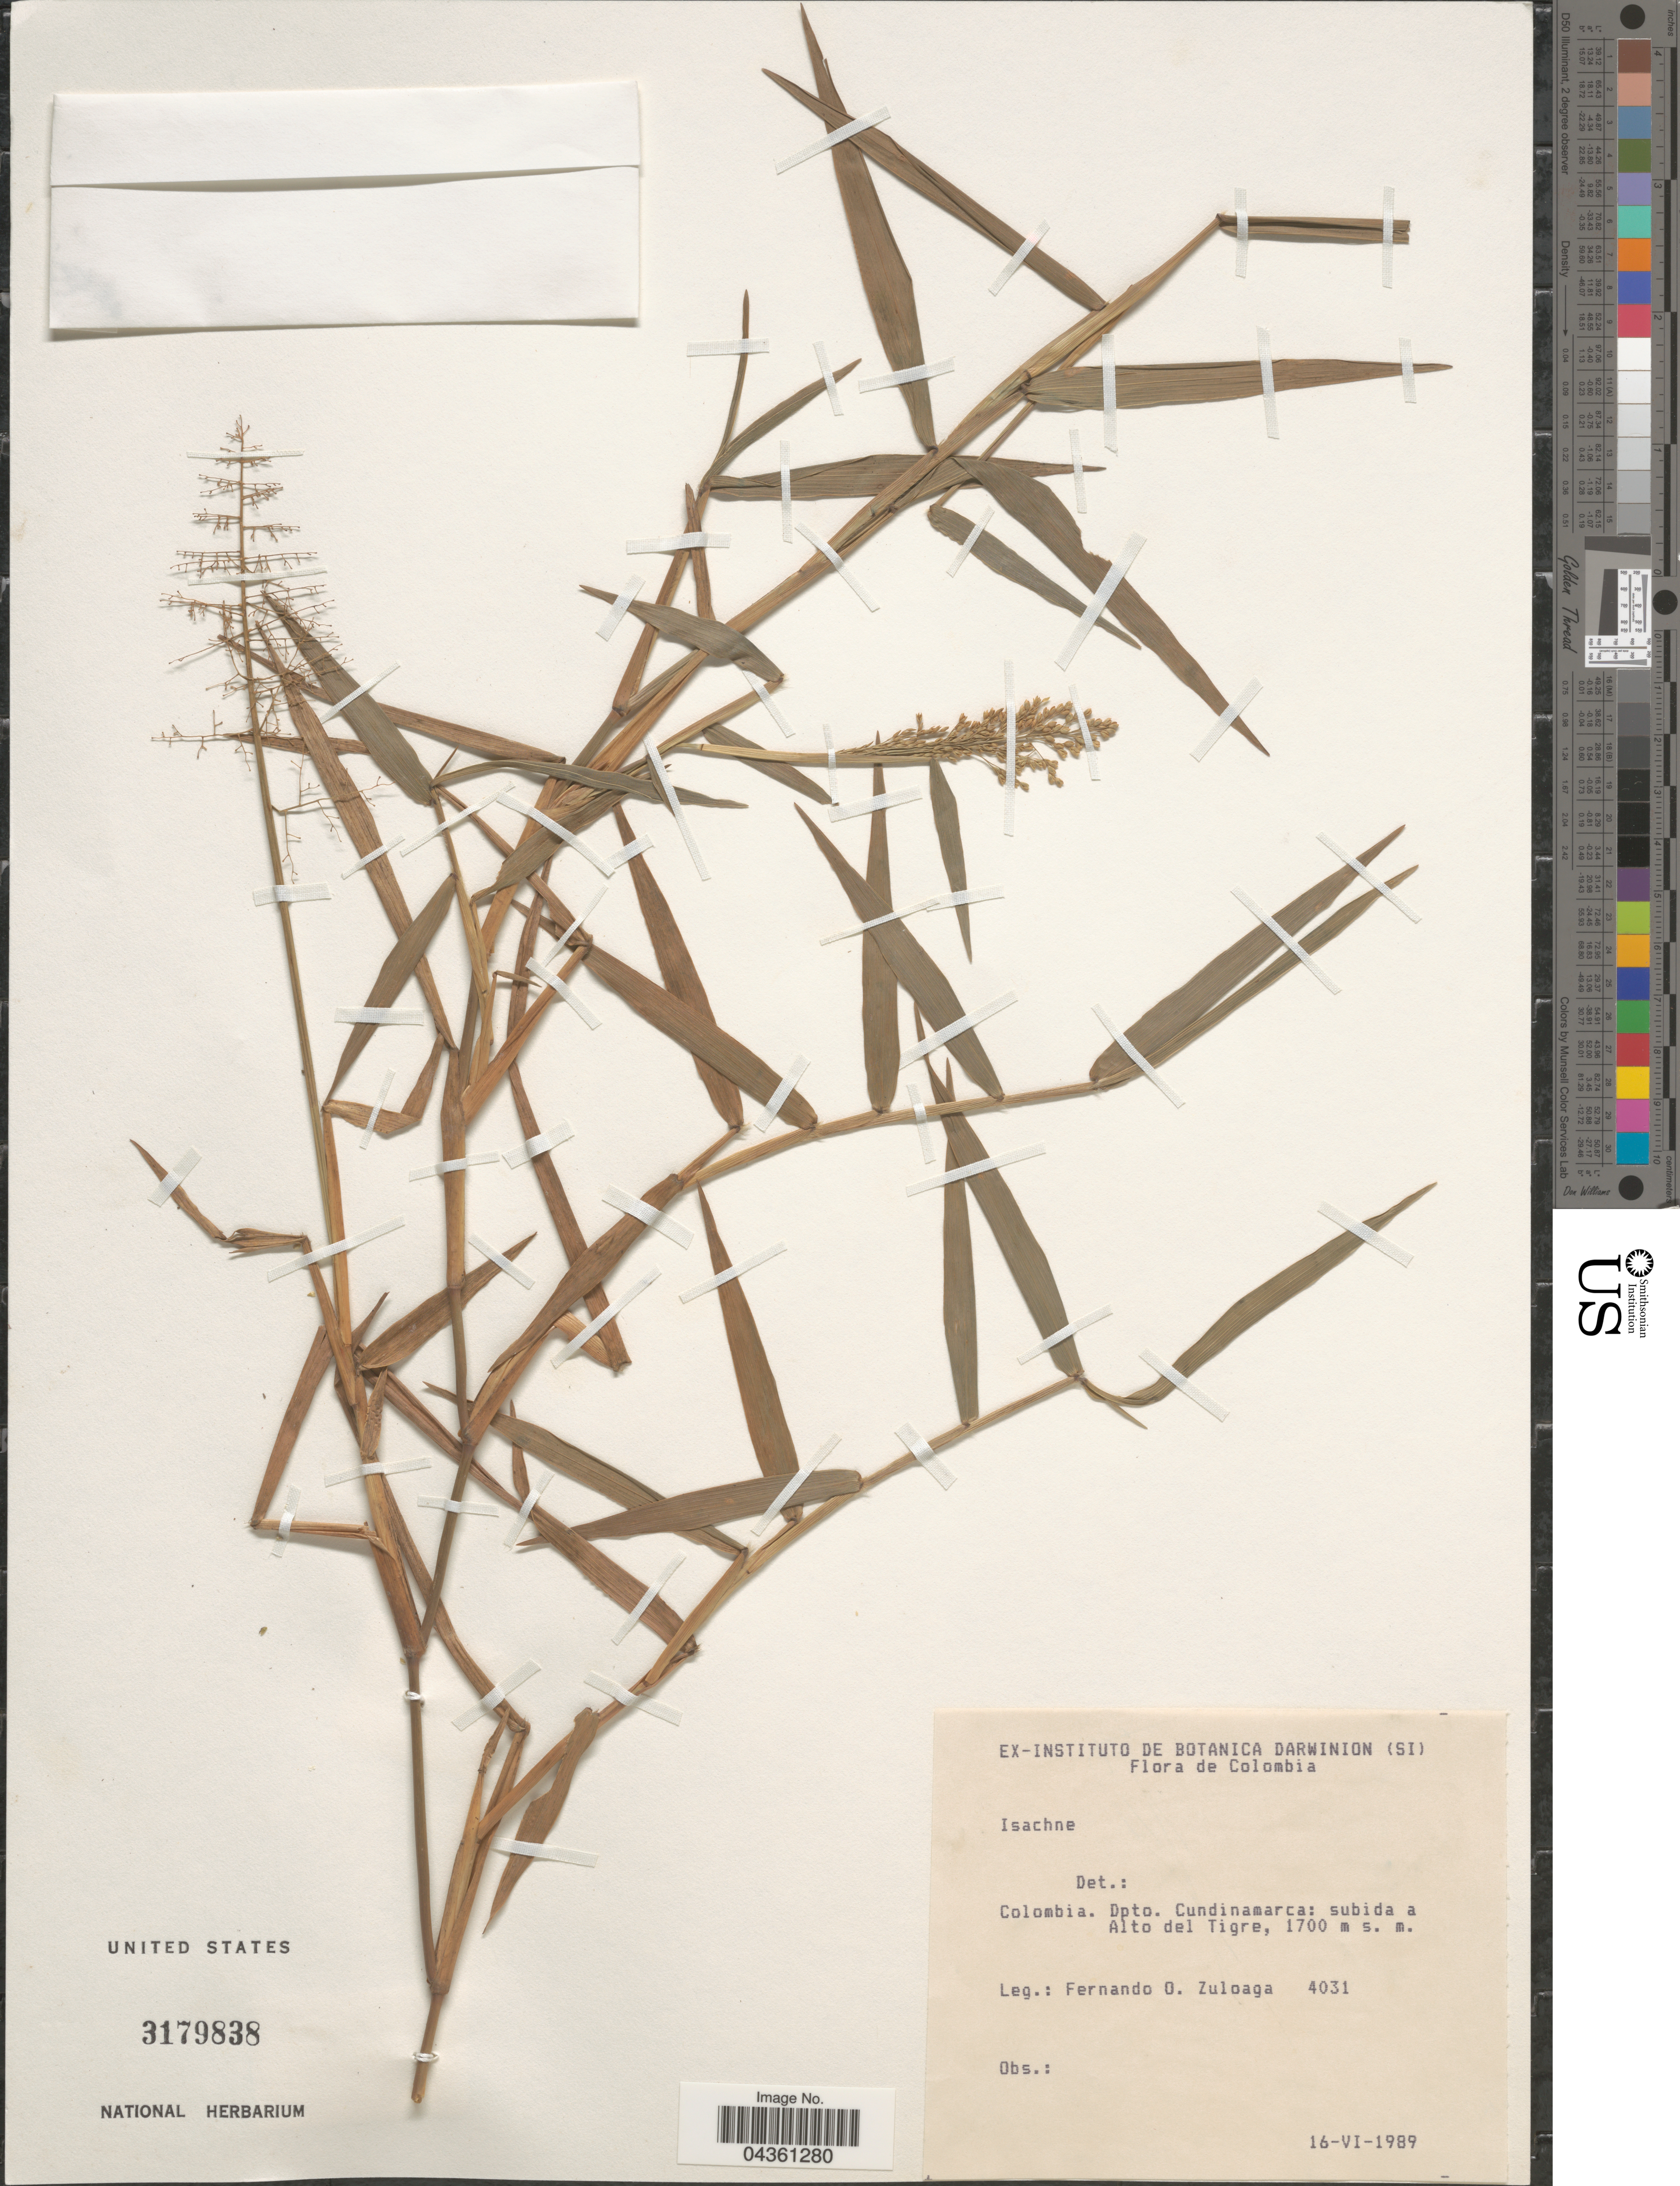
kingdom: Plantae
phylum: Tracheophyta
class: Liliopsida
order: Poales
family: Poaceae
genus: Isachne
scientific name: Isachne sp.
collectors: F. O. Zuloaga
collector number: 4031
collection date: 1989-06-16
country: Colombia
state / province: Cundinamarca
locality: Dpto. Cundinamarca: subida a Alto del Tigre.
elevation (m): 1700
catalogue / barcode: US 3179838